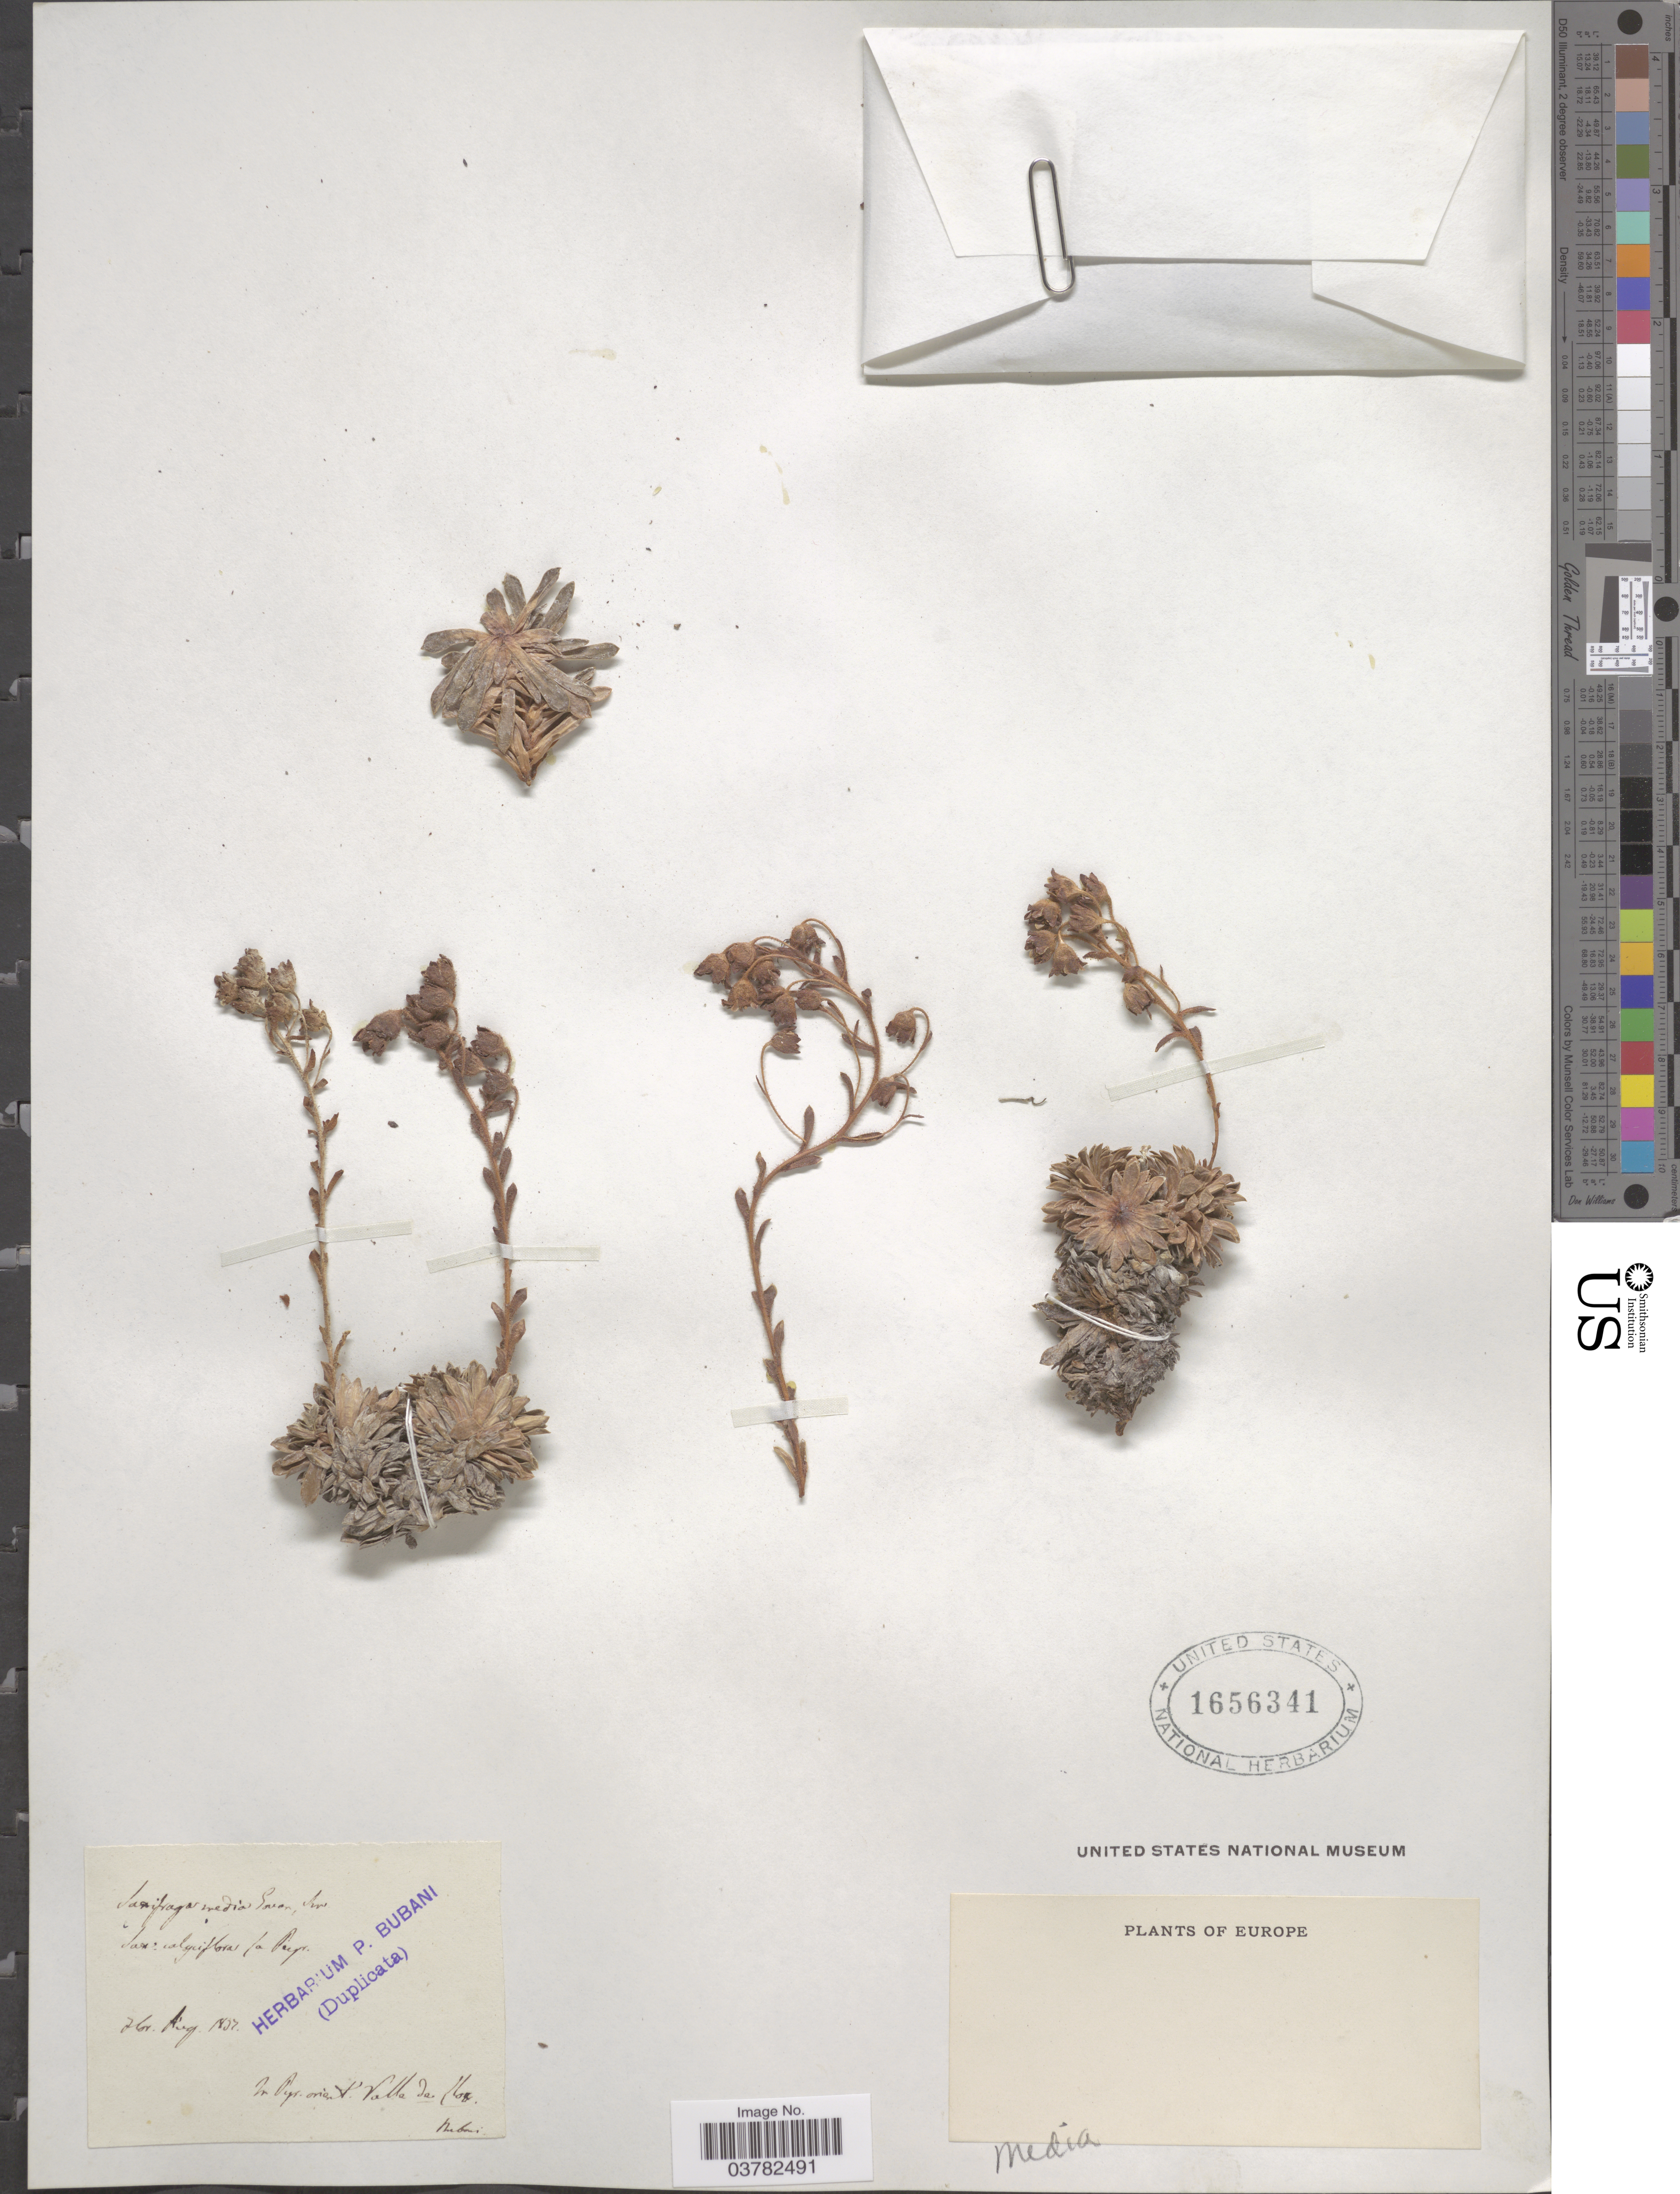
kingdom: Plantae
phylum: Tracheophyta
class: Magnoliopsida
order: Saxifragales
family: Saxifragaceae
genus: Saxifraga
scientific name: Saxifraga media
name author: Gouan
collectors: P. Bubani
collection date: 1837-08-26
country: France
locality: In Pyr. orient. Valle de Llo. Europe.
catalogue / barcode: US 1656341